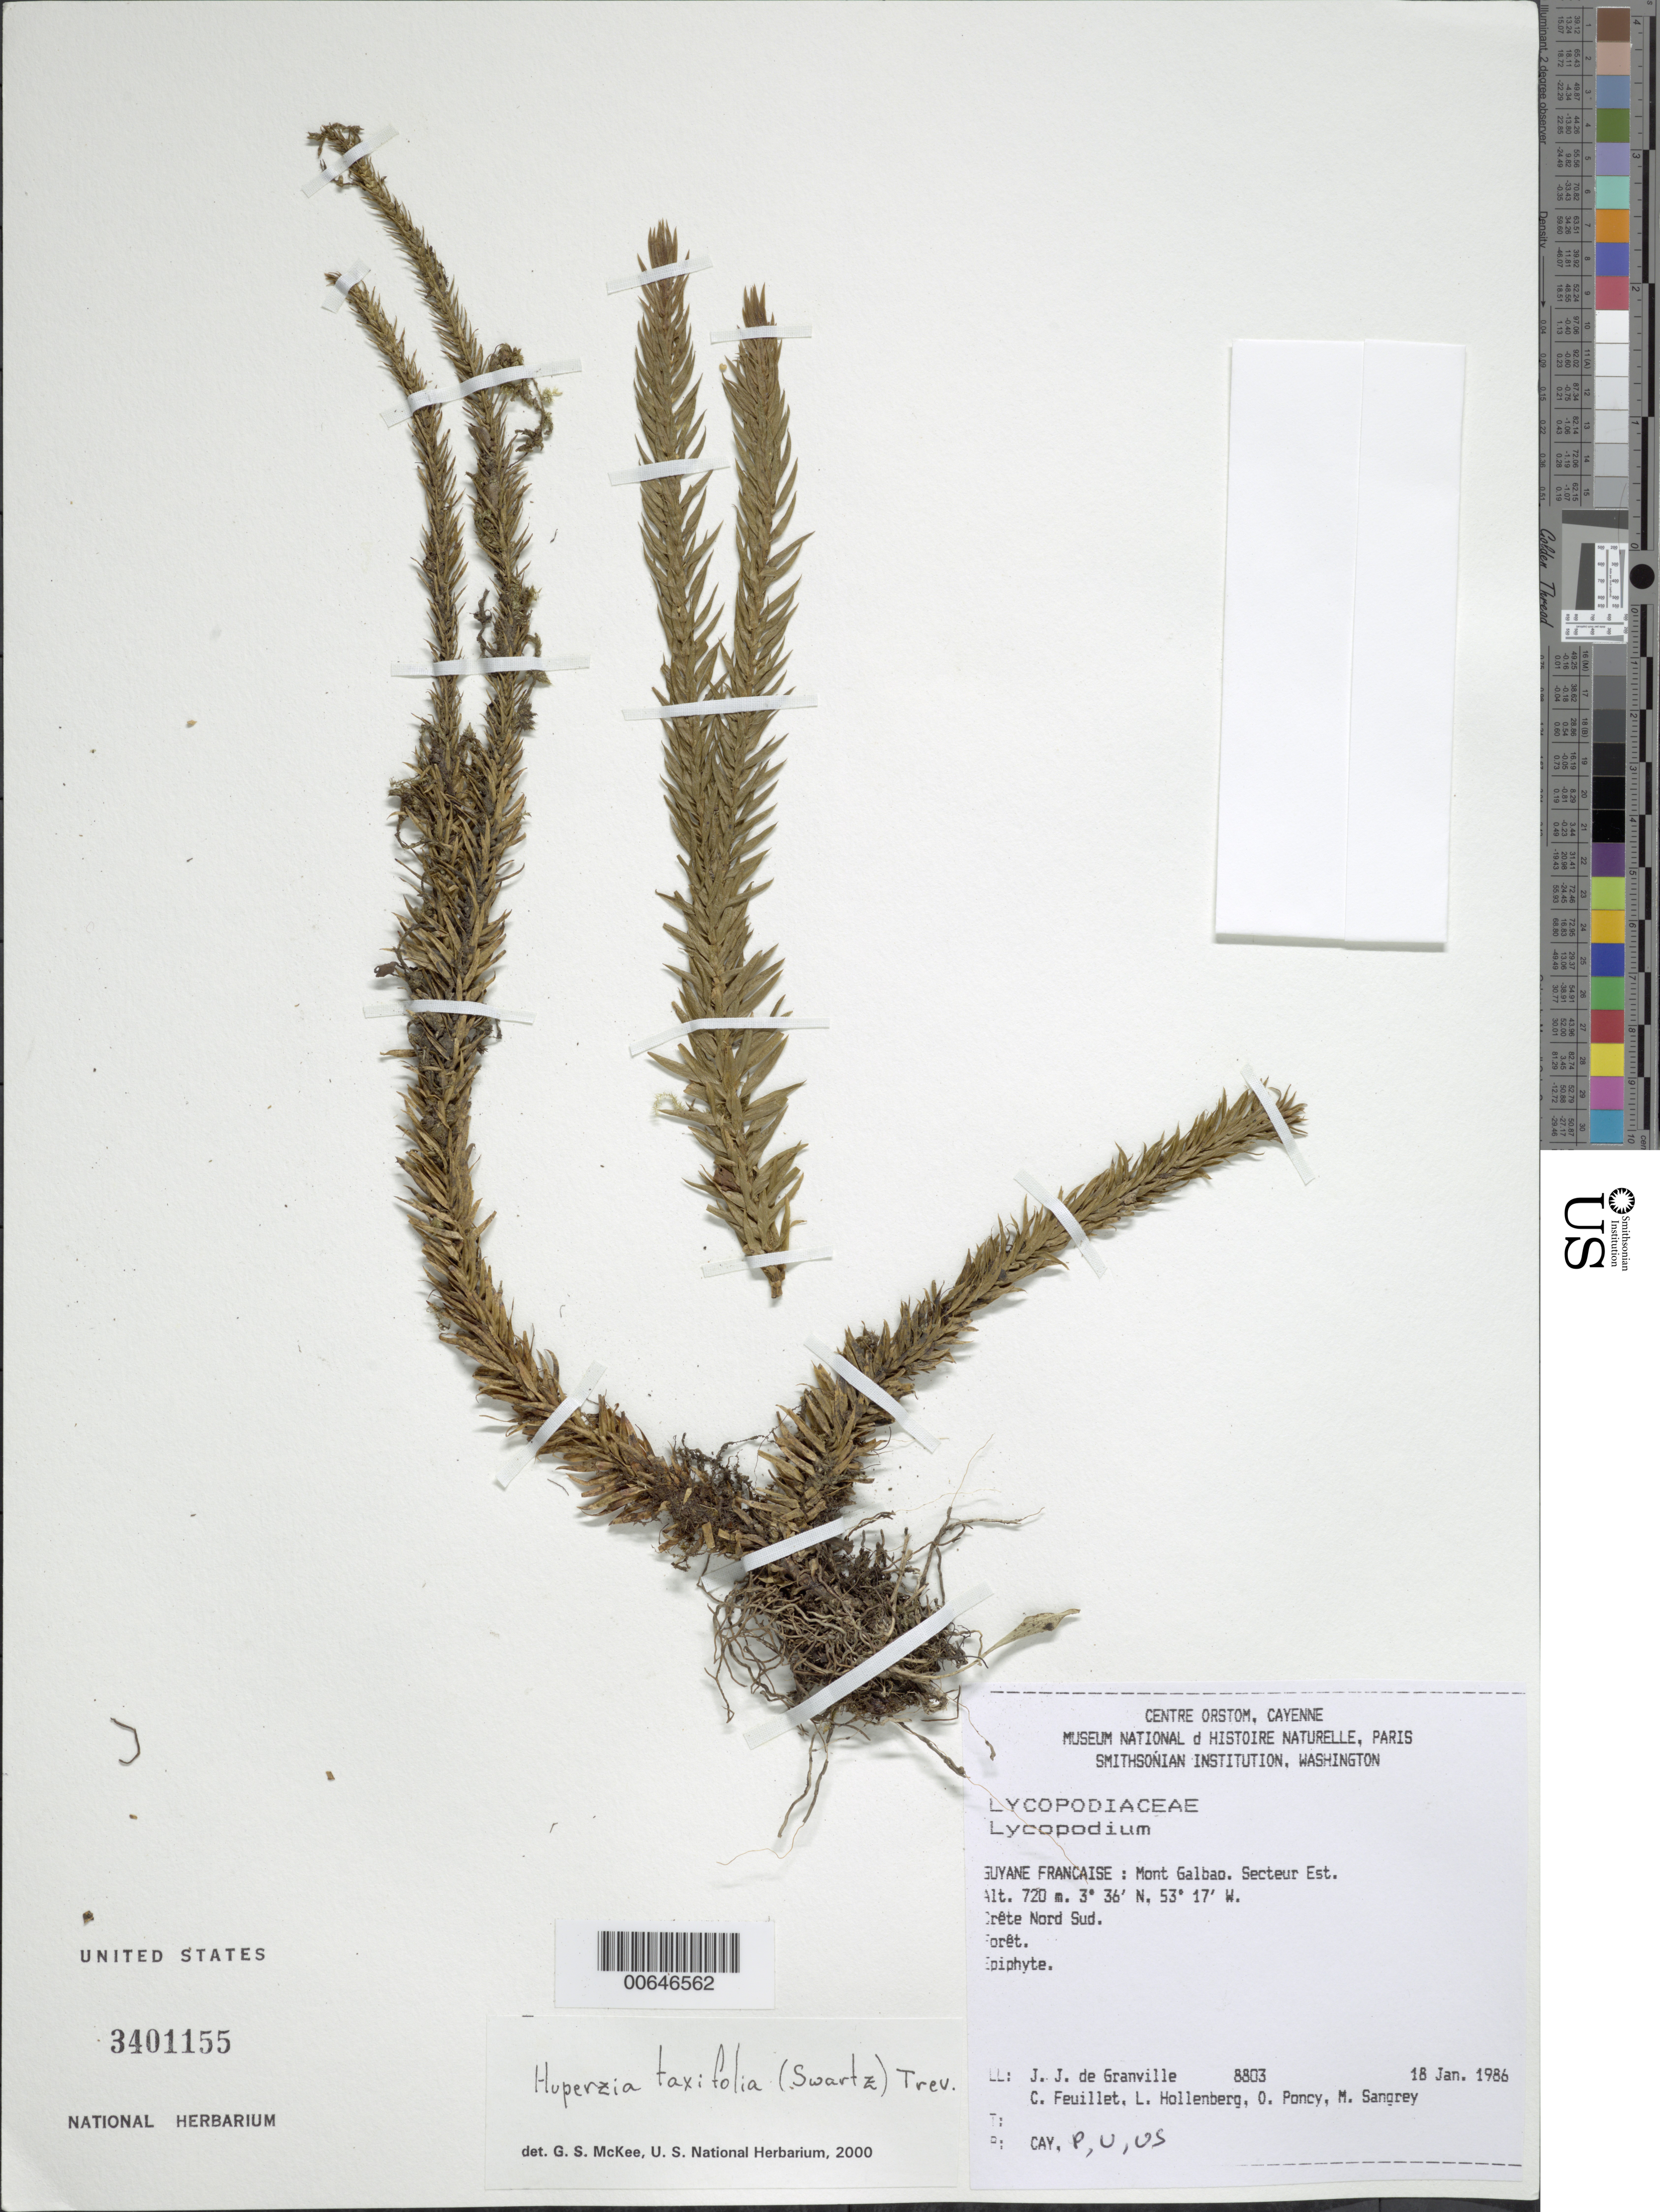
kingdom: Plantae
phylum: Tracheophyta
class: Lycopodiopsida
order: Lycopodiales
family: Lycopodiaceae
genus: Phlegmariurus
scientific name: Phlegmariurus taxifolius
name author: (Sw.) Á. Löve & D. Löve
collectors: J.-J. de Granville, C. Feuillet, L. Hollenberg, O. Poncy & M. S. Sangrey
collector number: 8803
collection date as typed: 18-Jan-86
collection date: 1986-01-18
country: French Guiana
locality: Mont Galbao. Secteur Est. Crête Nord Sud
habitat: Forêt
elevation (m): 720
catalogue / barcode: US 3401155